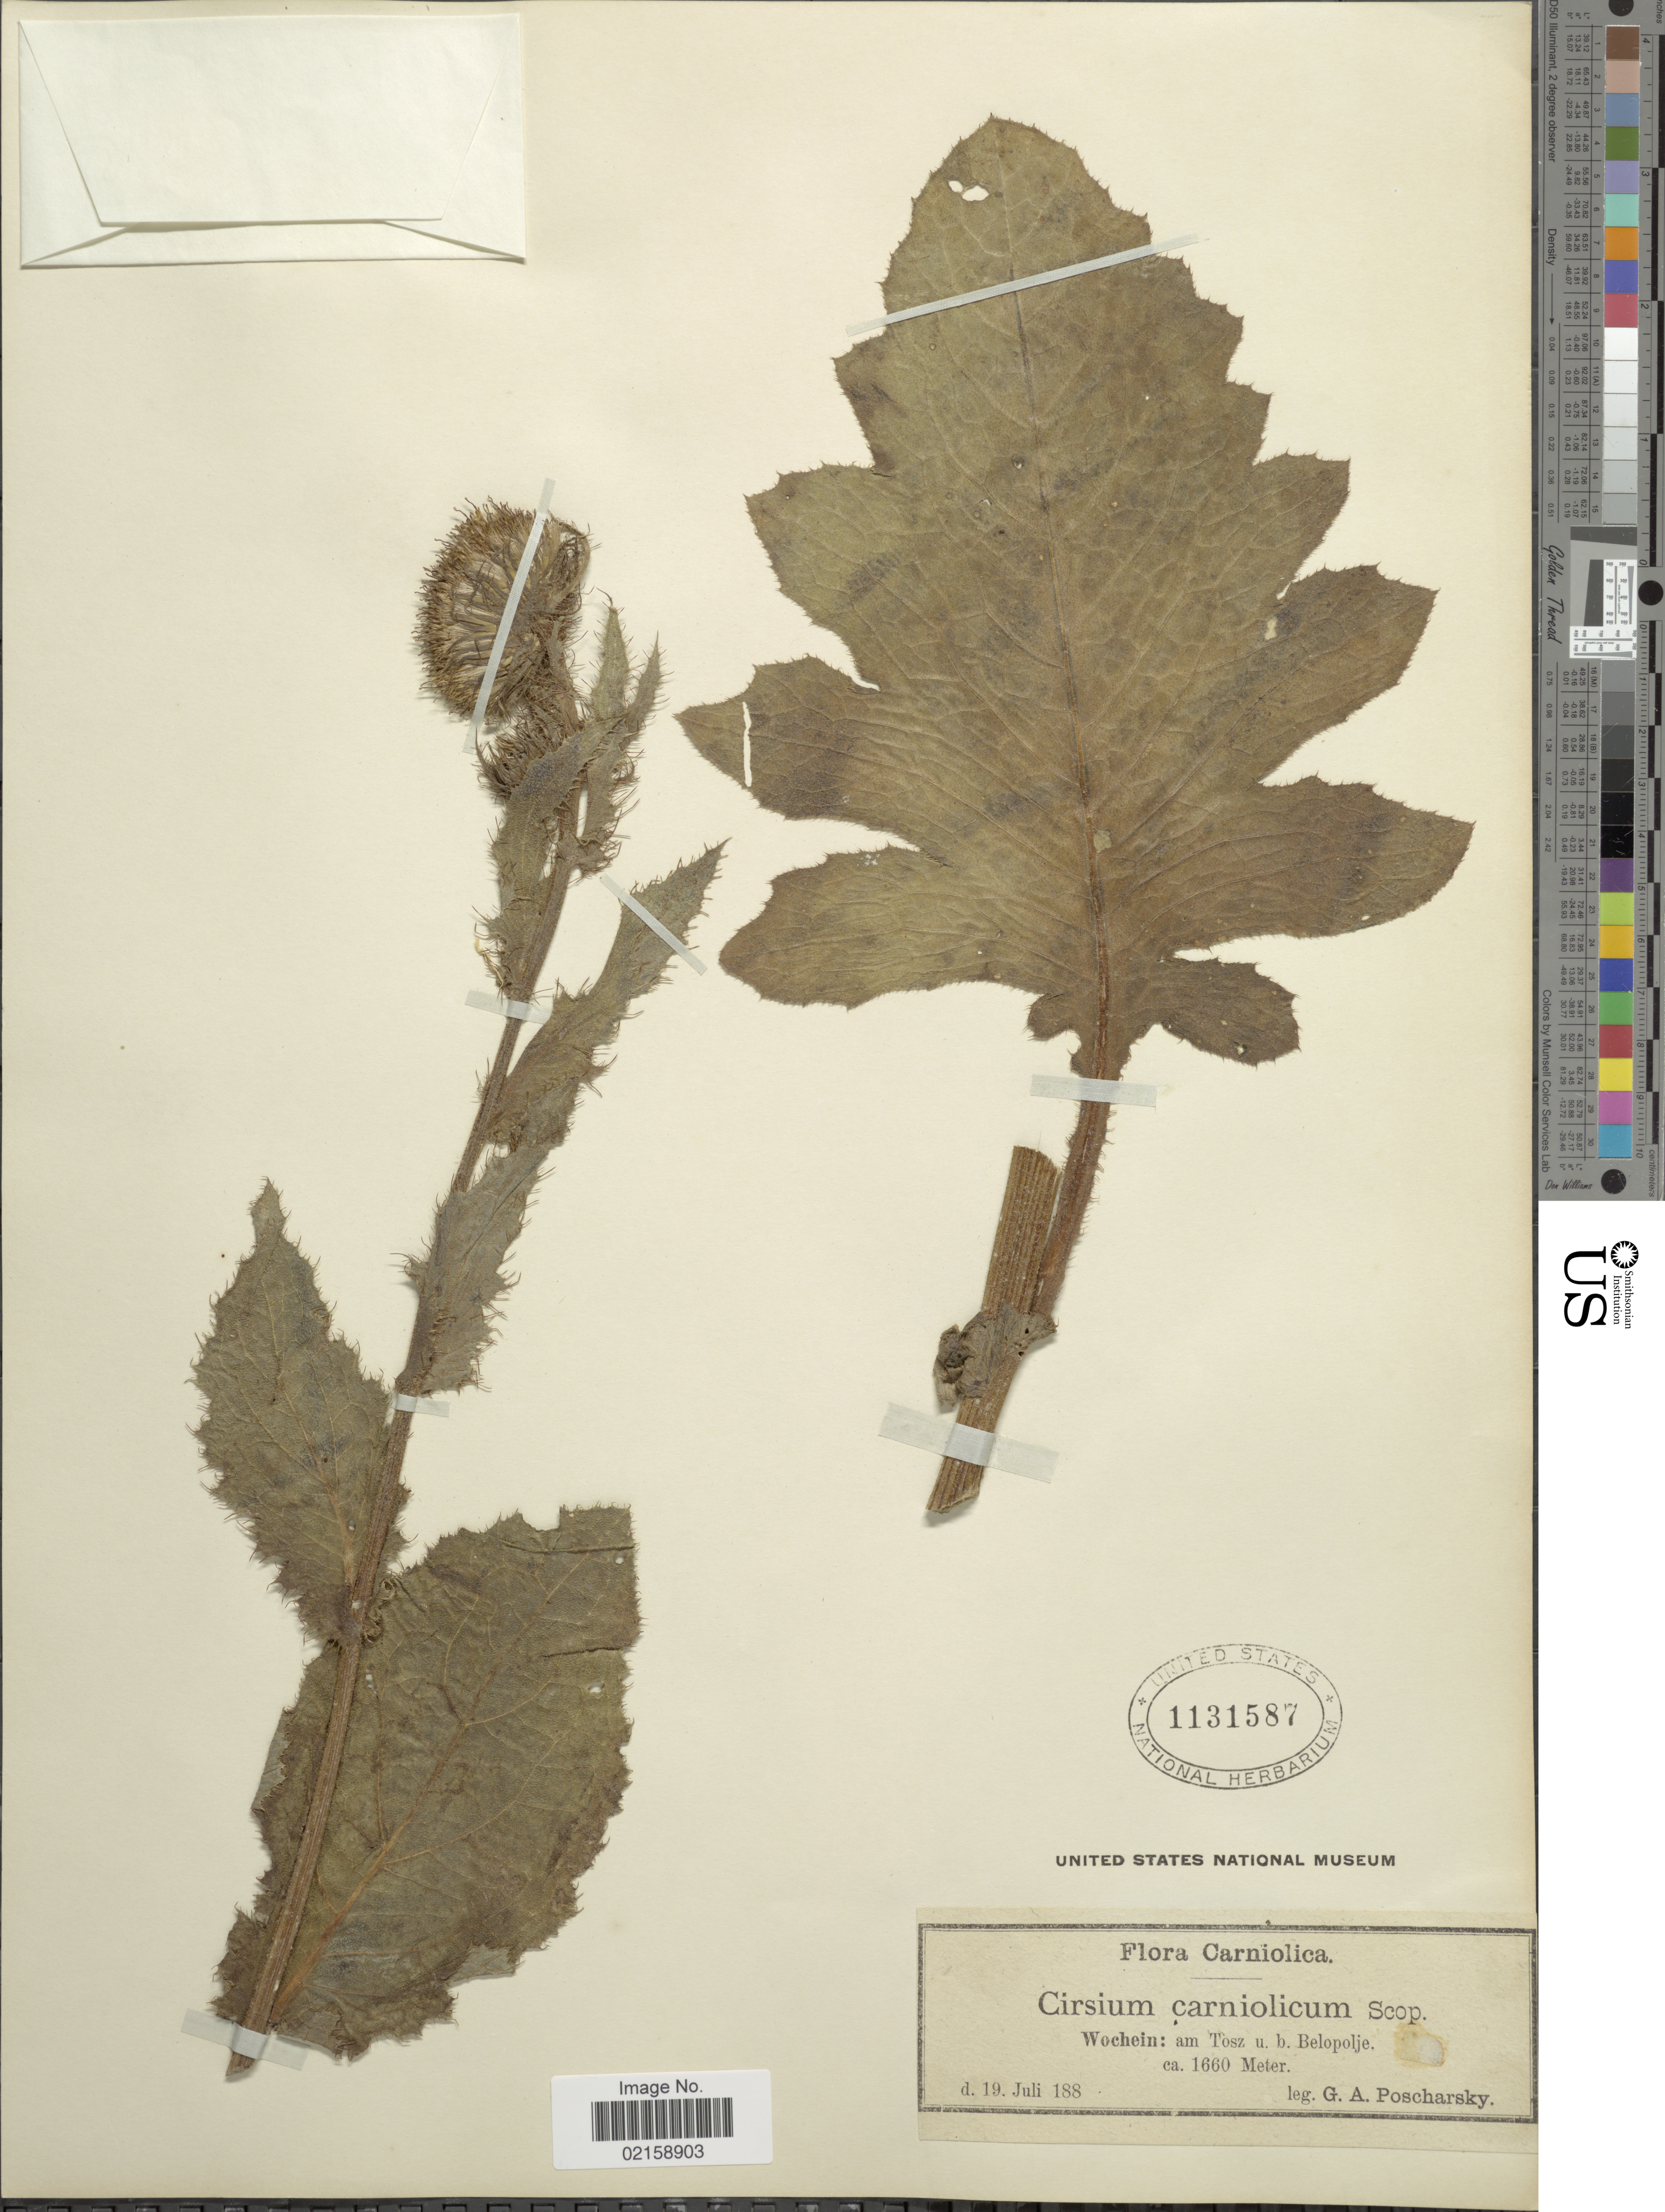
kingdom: Plantae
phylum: Tracheophyta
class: Magnoliopsida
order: Asterales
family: Asteraceae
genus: Cirsium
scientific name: Cirsium carniolicum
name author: Scop.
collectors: G. Poscharsky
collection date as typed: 188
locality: Carniolica, Wochein: am Tosz u. b. Belopolje.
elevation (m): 1660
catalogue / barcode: US 1131587